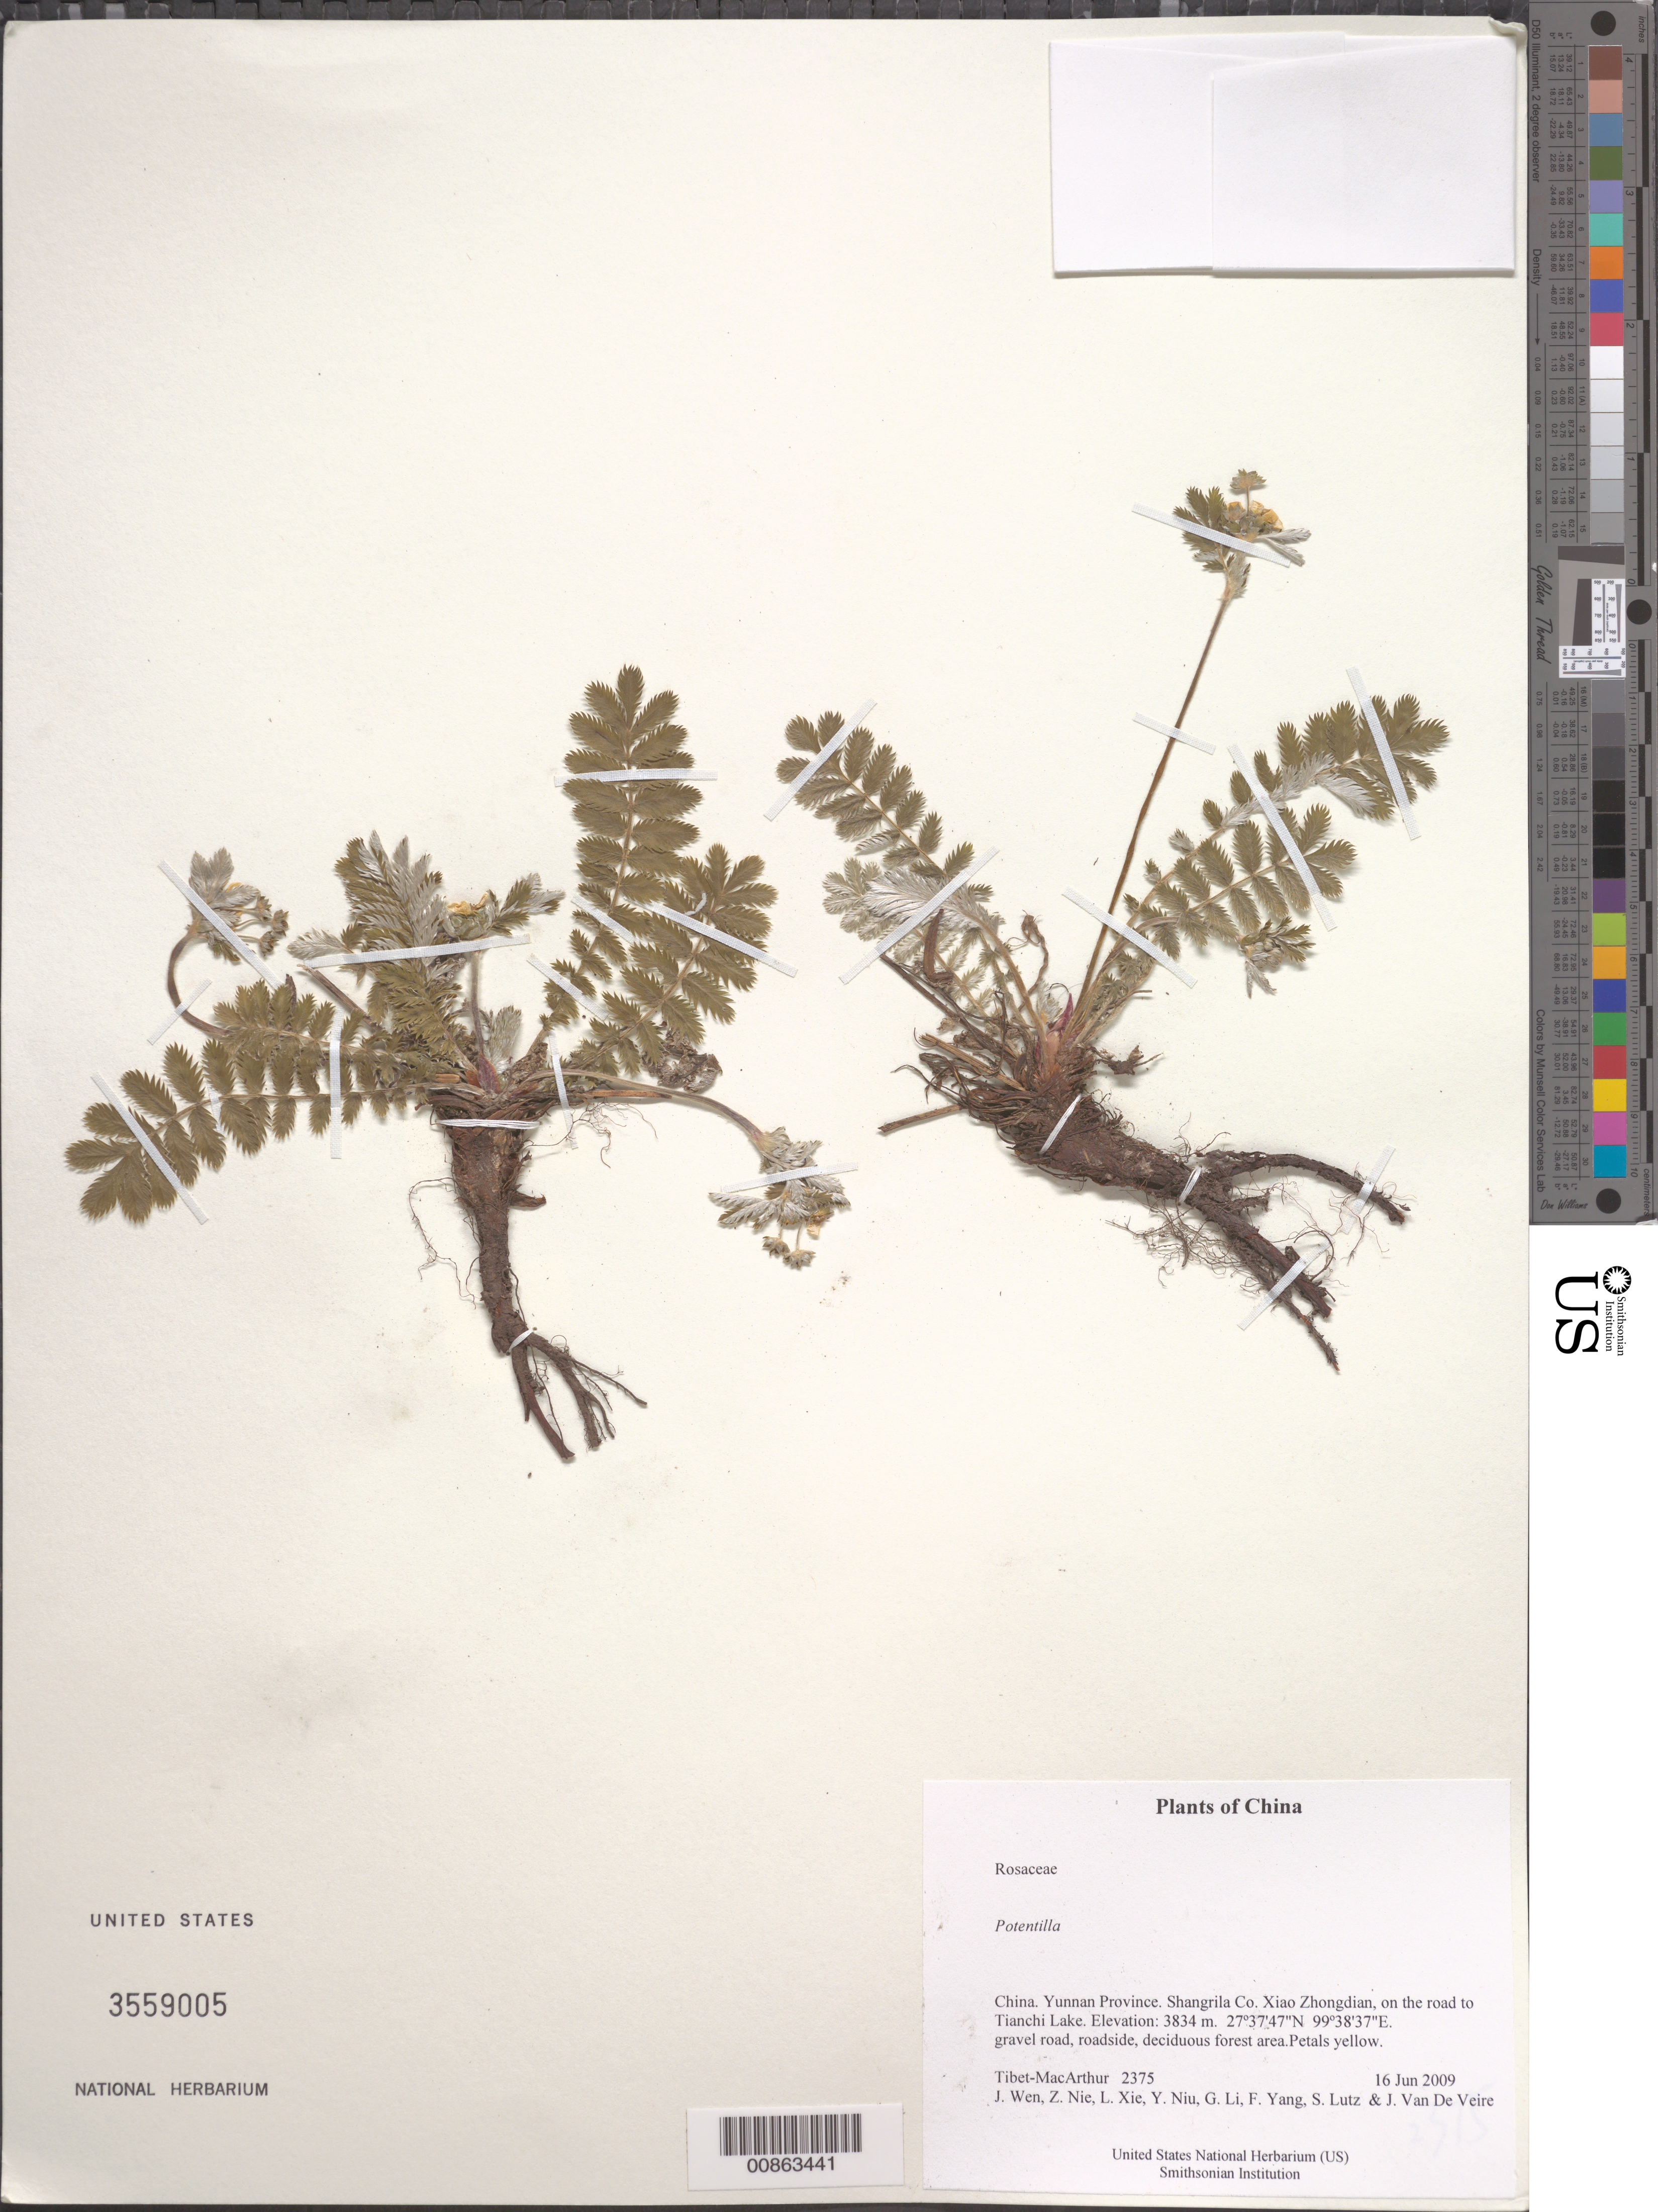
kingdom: Plantae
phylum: Tracheophyta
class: Magnoliopsida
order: Rosales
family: Rosaceae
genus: Potentilla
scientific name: Potentilla sp.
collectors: Tibet-MacArthur, J. Wen, Z. Nie, L. Xie, Y. Niu, G. Li, F. Yang, S. Lutz & J. Van De Veire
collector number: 2375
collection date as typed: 16 Jun 2009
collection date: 2009-06-16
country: China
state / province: Yunnan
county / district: Shangrila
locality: Xiao Zhongdian, on the road to Tianchi Lake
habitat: gravel road, roadside, deciduous forest area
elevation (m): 3834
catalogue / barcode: US 3559005